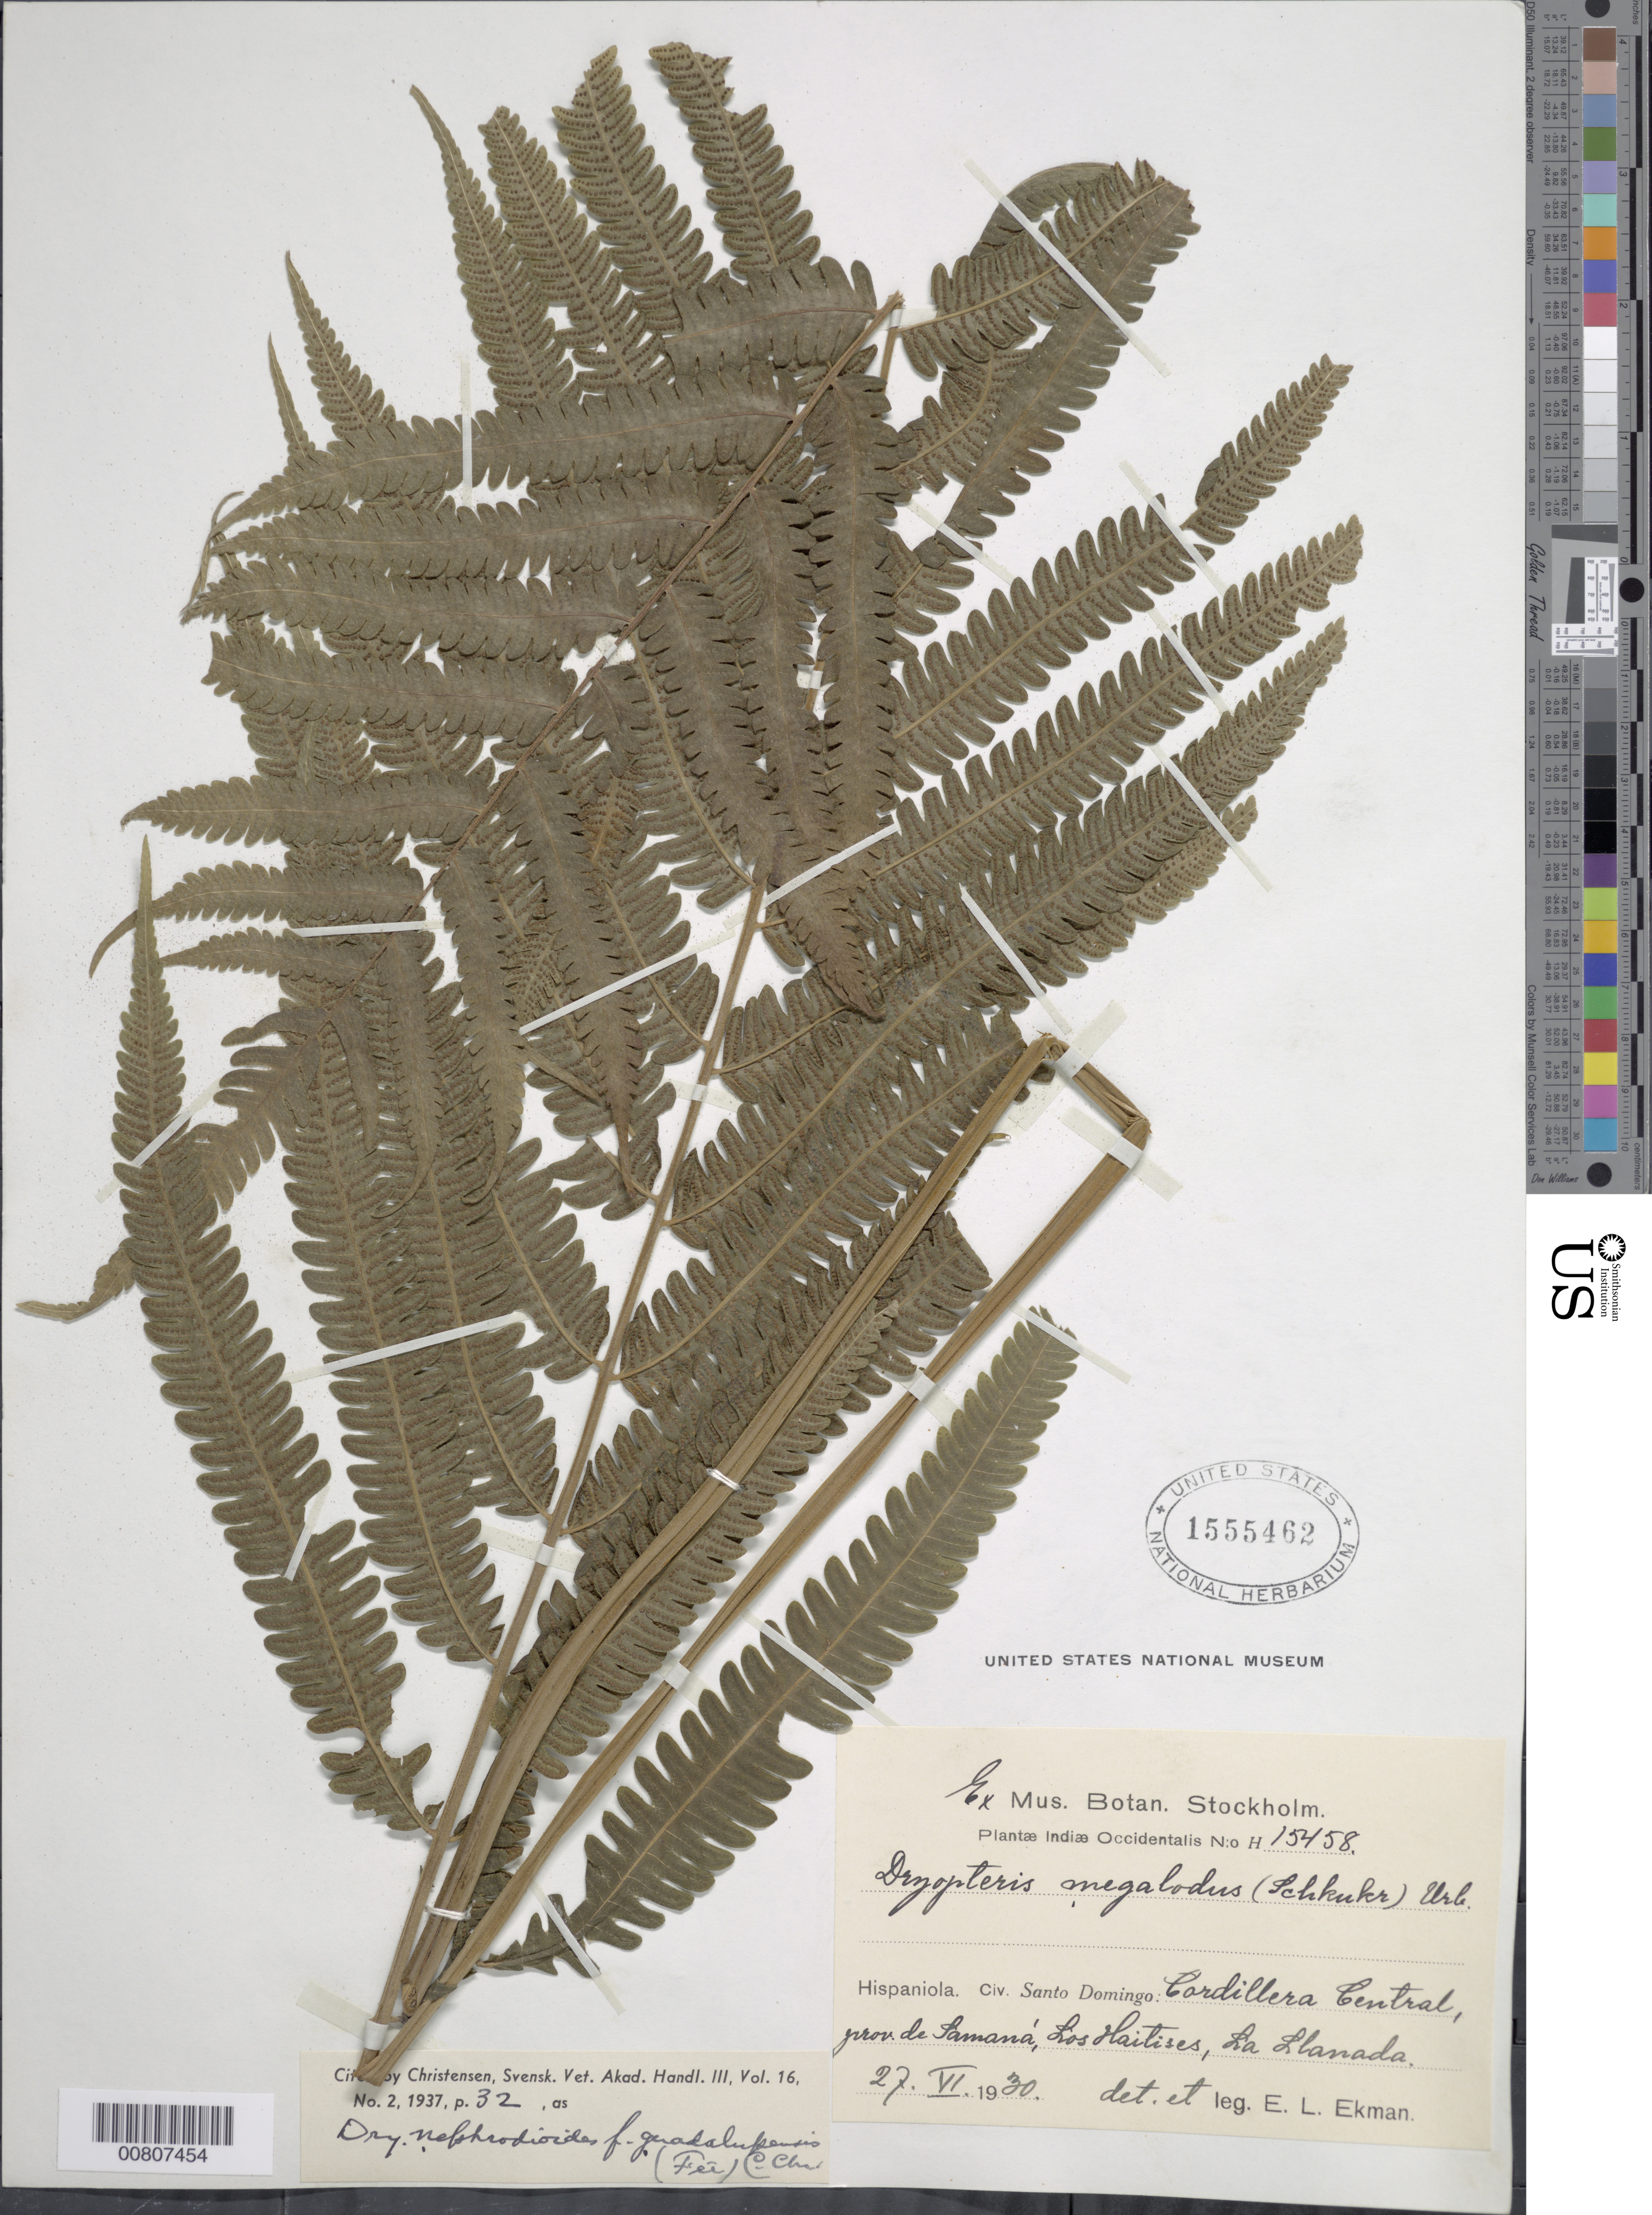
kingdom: Plantae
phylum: Tracheophyta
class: Polypodiopsida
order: Polypodiales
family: Thelypteridaceae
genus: Goniopteris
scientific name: Goniopteris nephrodioides (Klotzsch) comb. nov., ined 2015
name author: (Klotzsch)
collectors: E. L. Ekman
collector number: H 15458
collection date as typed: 27 Jun 1930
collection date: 1930-06-27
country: Dominican Republic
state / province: Samana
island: Hispaniola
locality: Cordillera Central, Los Haitises, La Llanada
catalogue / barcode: US 1555462